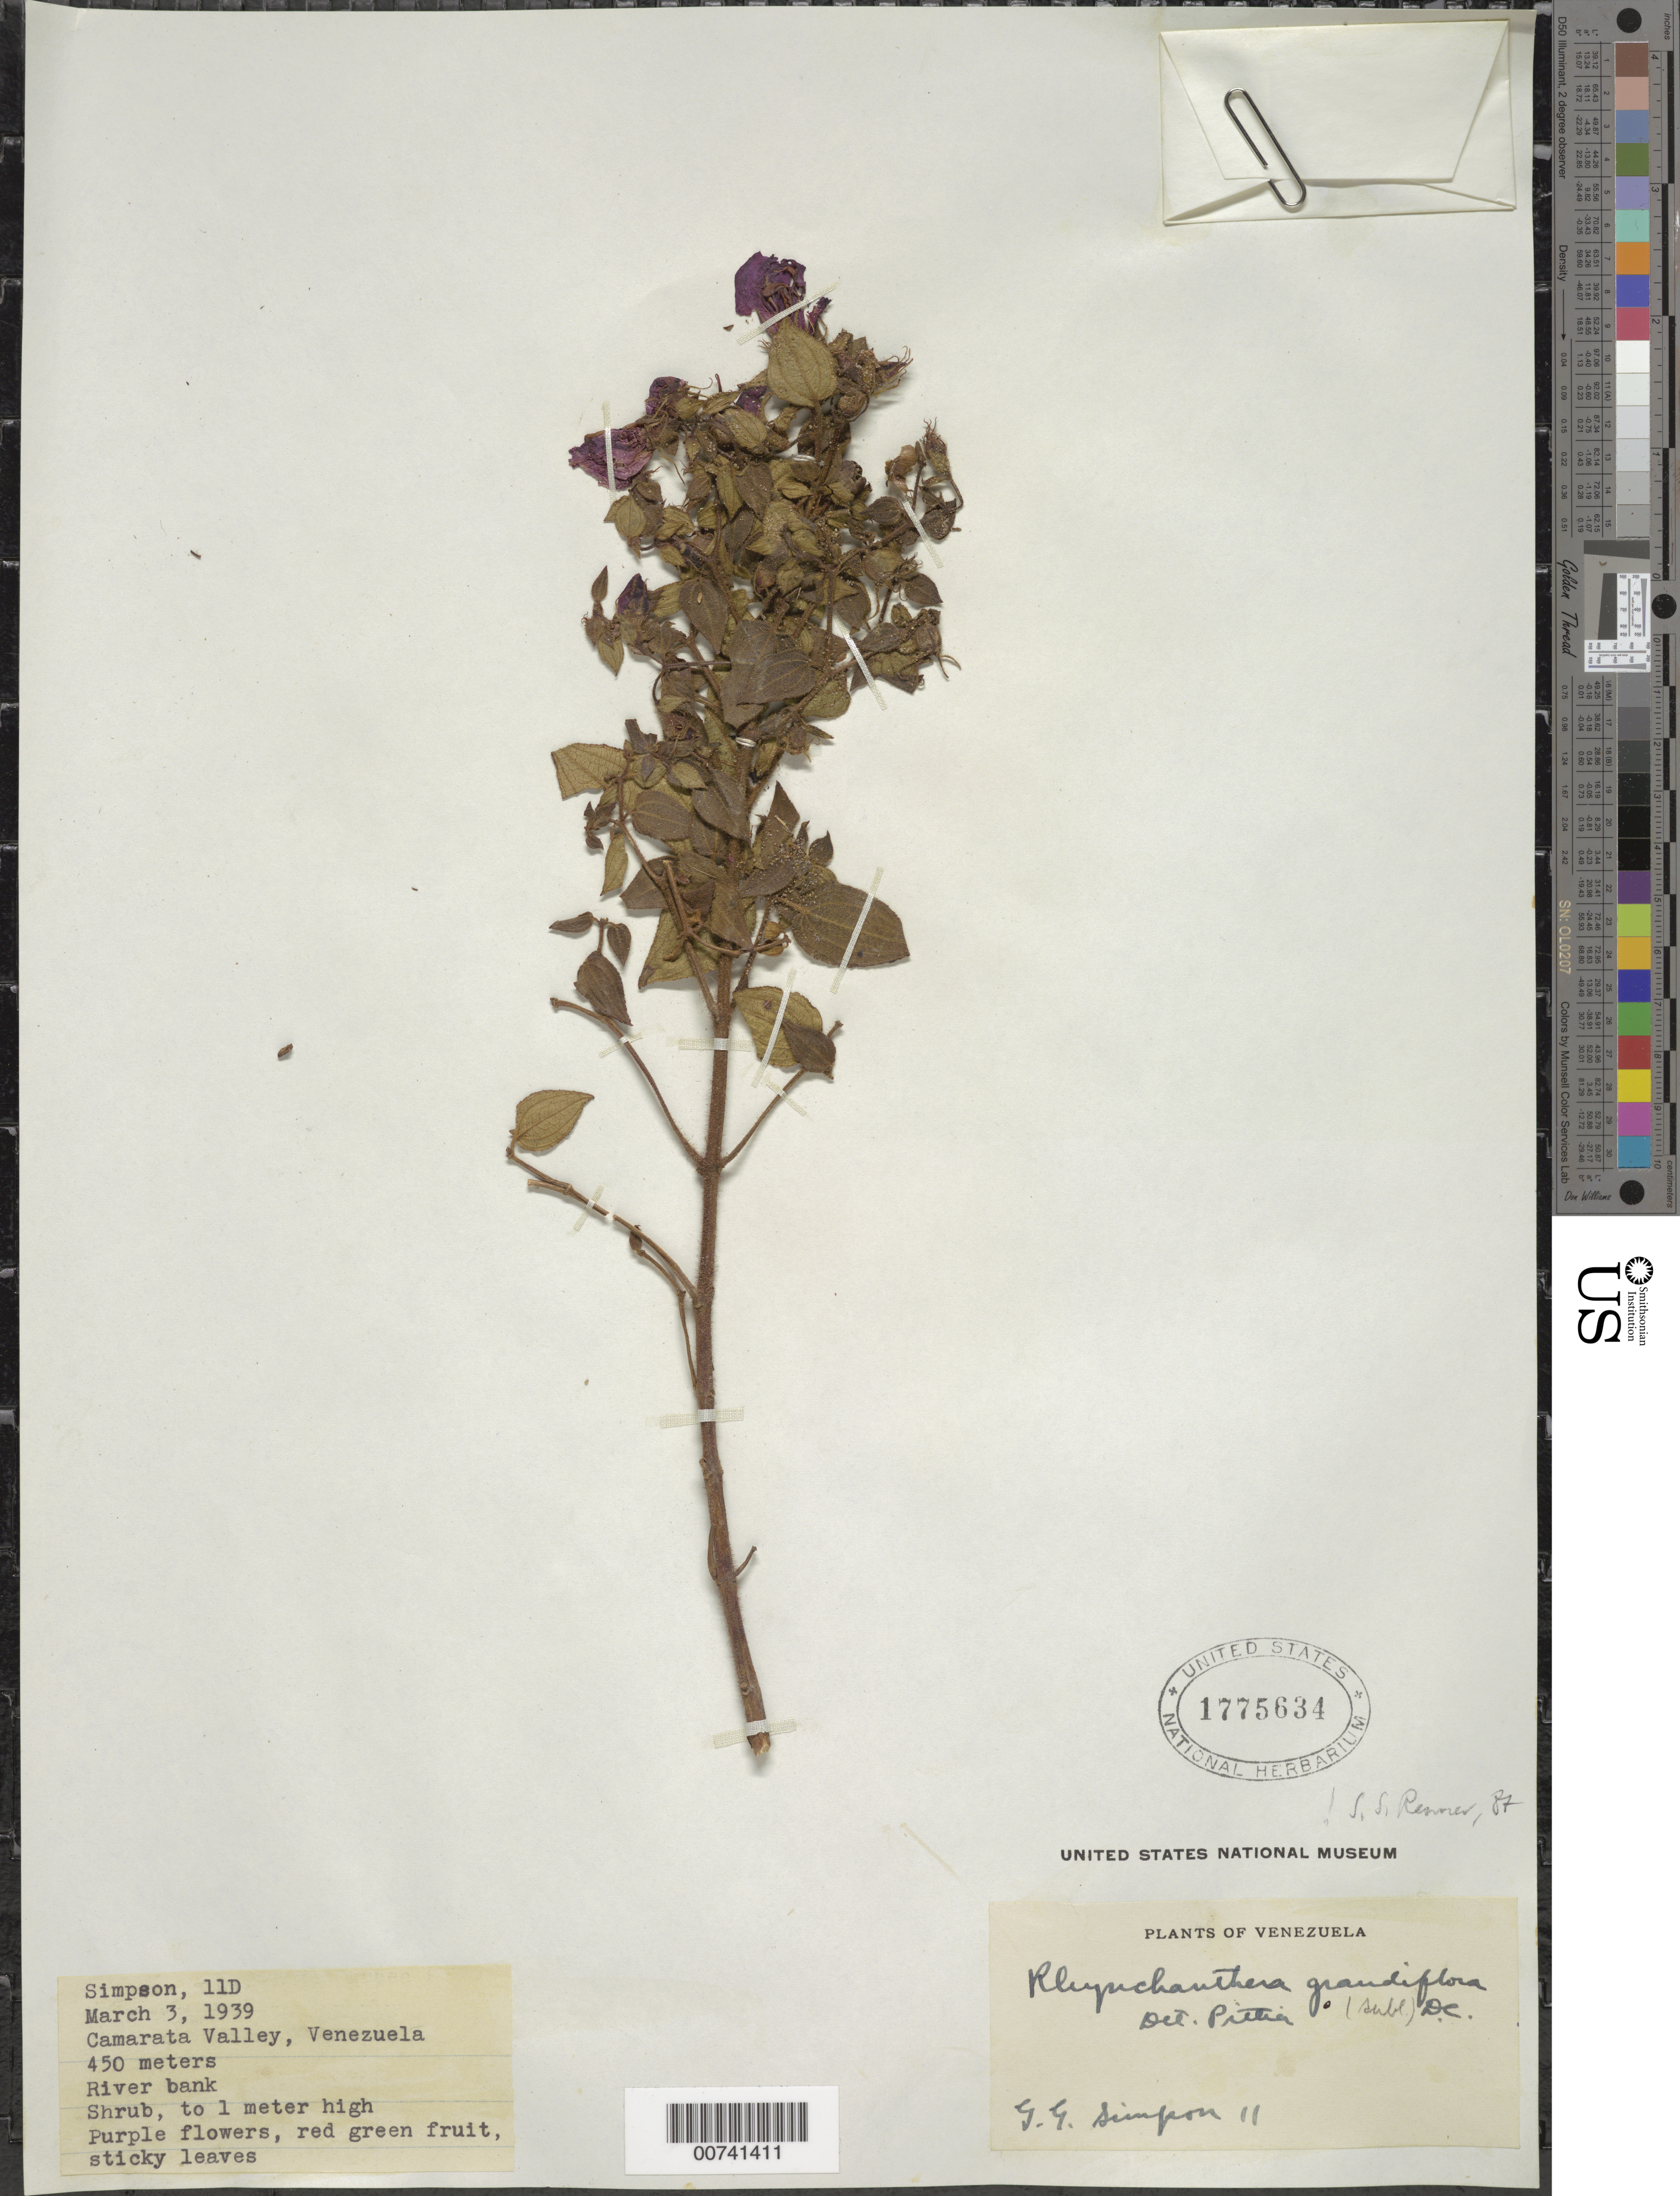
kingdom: Plantae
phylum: Tracheophyta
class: Magnoliopsida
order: Myrtales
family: Melastomataceae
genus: Rhynchanthera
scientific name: Rhynchanthera grandiflora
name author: (Aubl.) DC.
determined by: Renner, S. S.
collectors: G. Simpson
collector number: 11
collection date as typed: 3-Mar-39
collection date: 1939-03-03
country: Venezuela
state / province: Bolívar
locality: Camarata Valley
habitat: Riverbank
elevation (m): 450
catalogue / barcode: US 1775634